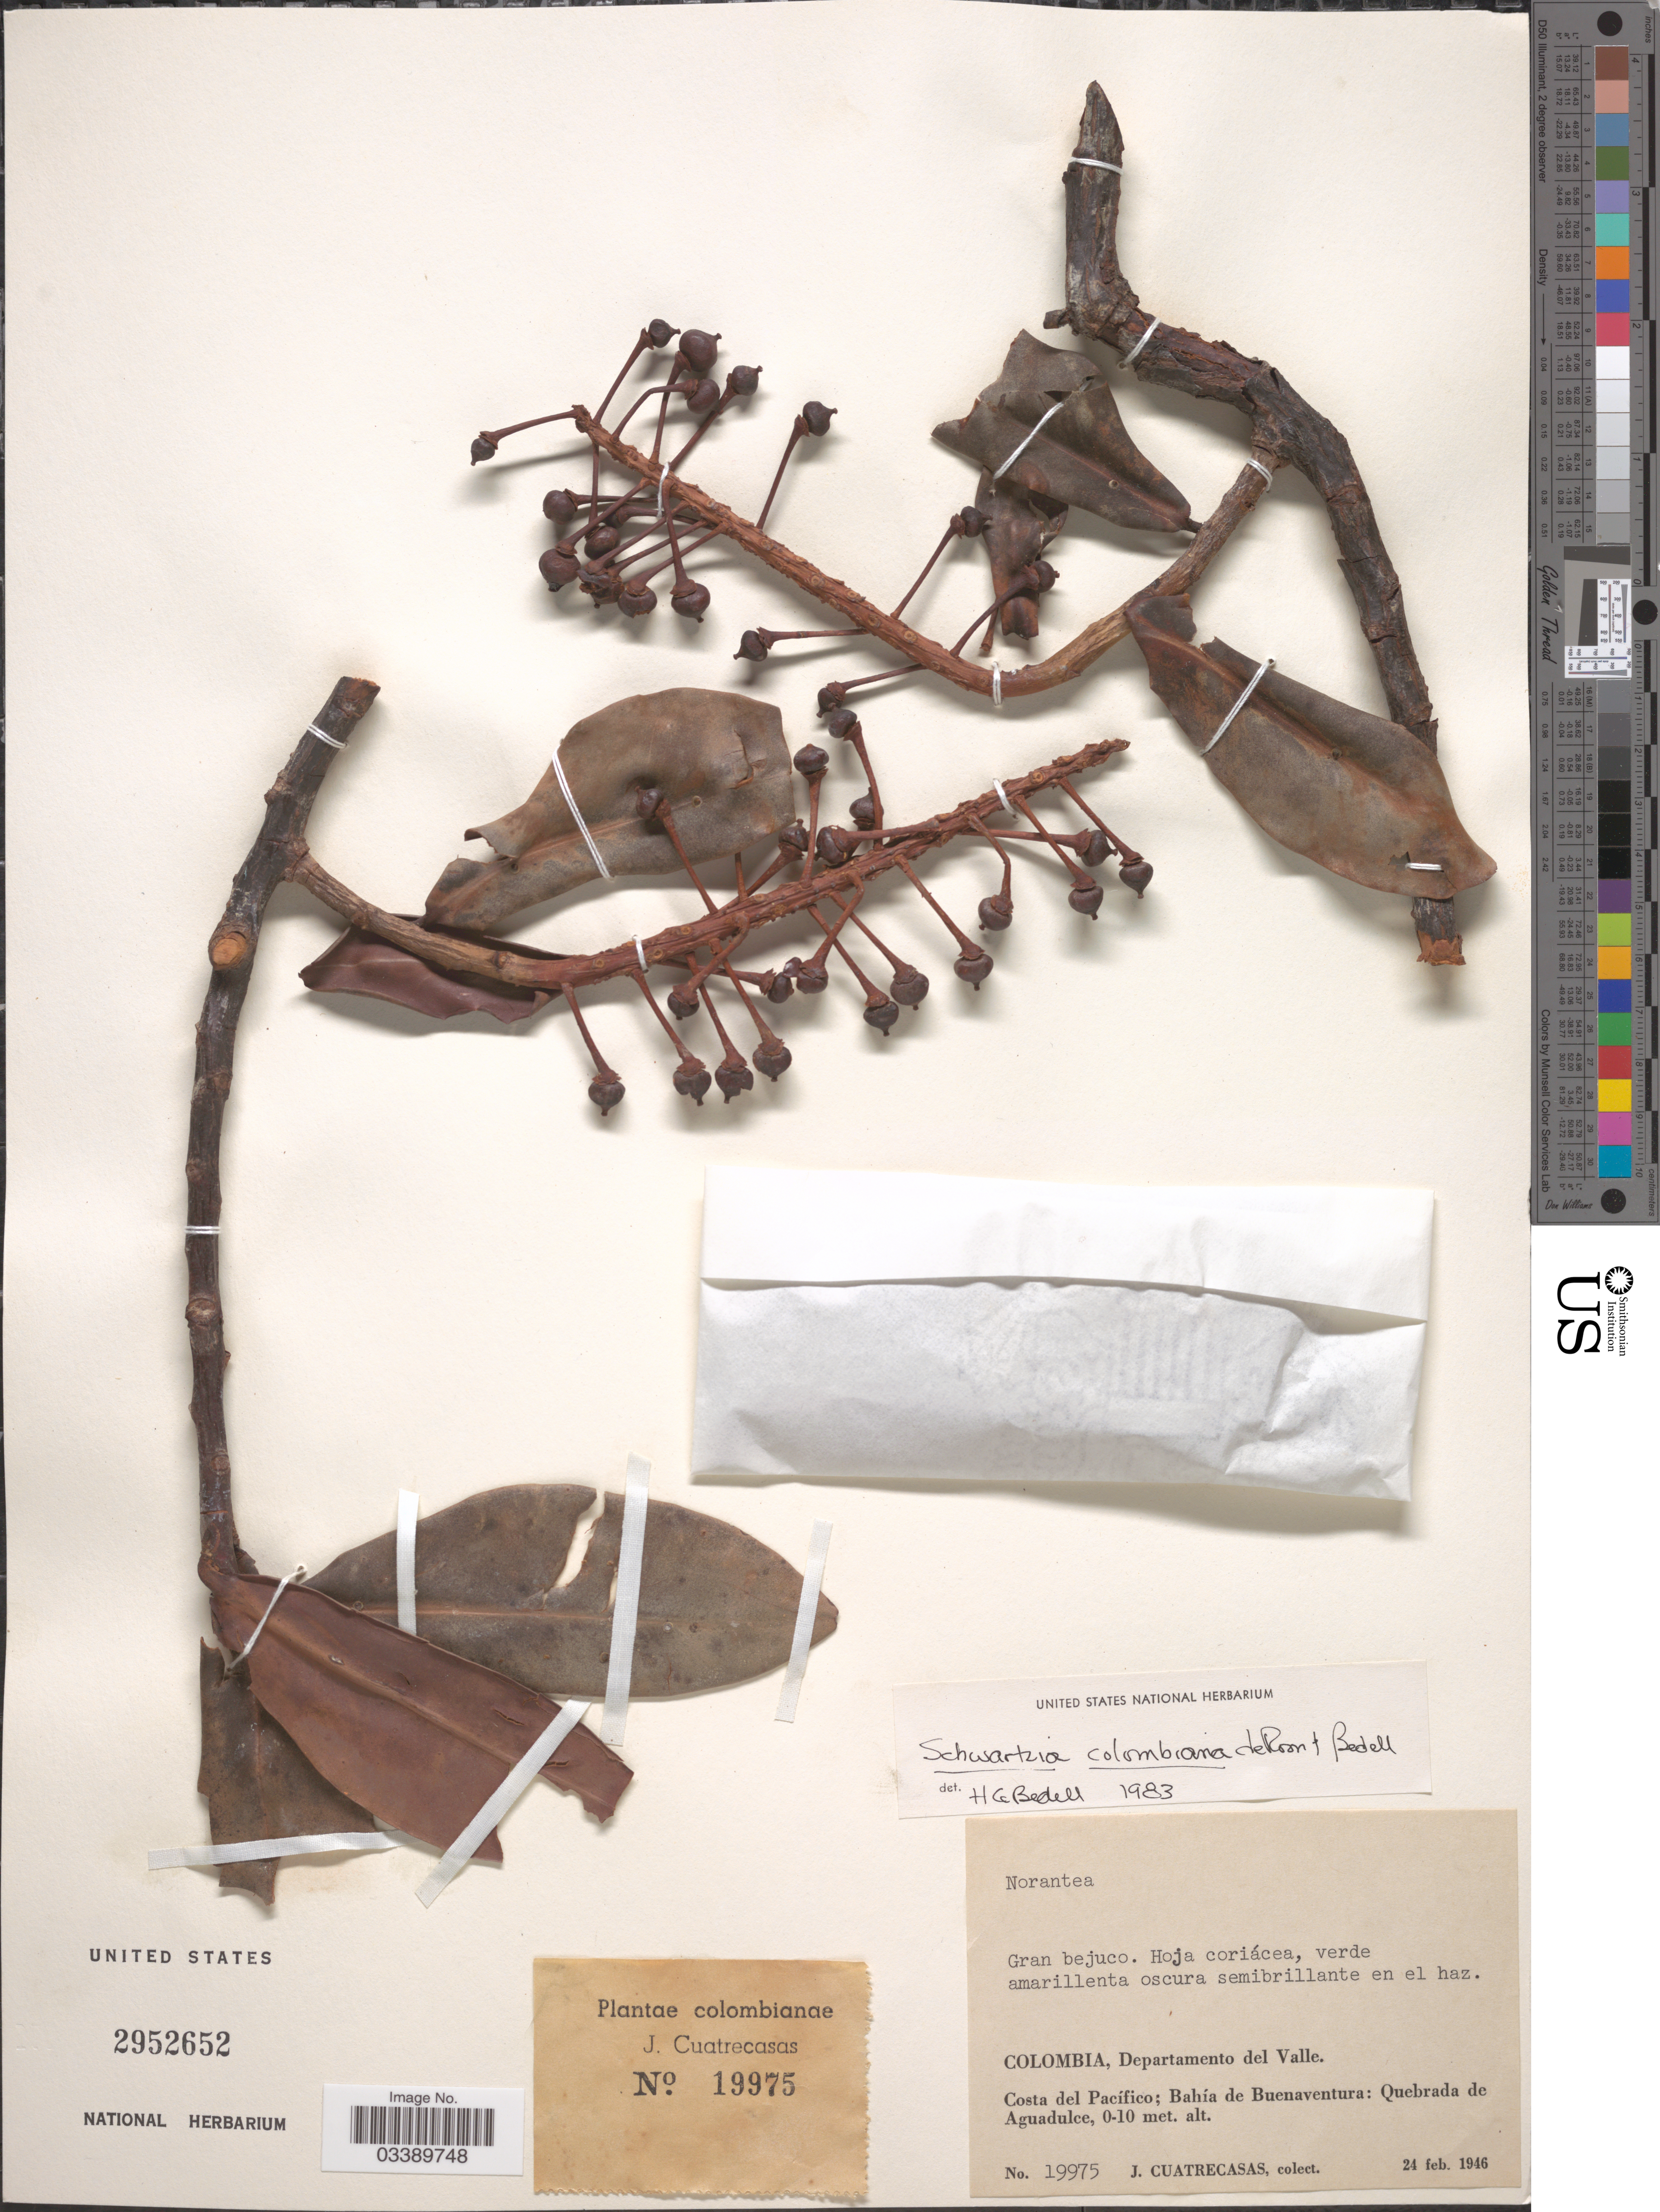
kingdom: Plantae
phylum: Tracheophyta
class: Magnoliopsida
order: Ericales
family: Marcgraviaceae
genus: Schwartzia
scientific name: Schwartzia diaz-piedrahitae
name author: Gir.-Cañas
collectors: J. Cuatrecasas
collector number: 19975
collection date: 1946-02-24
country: Colombia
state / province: Valle del Cauca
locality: Departamento del Valle. Costa del Pacífico; Bahía de Buenaventura: Quebrada de Aguadulce.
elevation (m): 0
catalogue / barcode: US 2952652